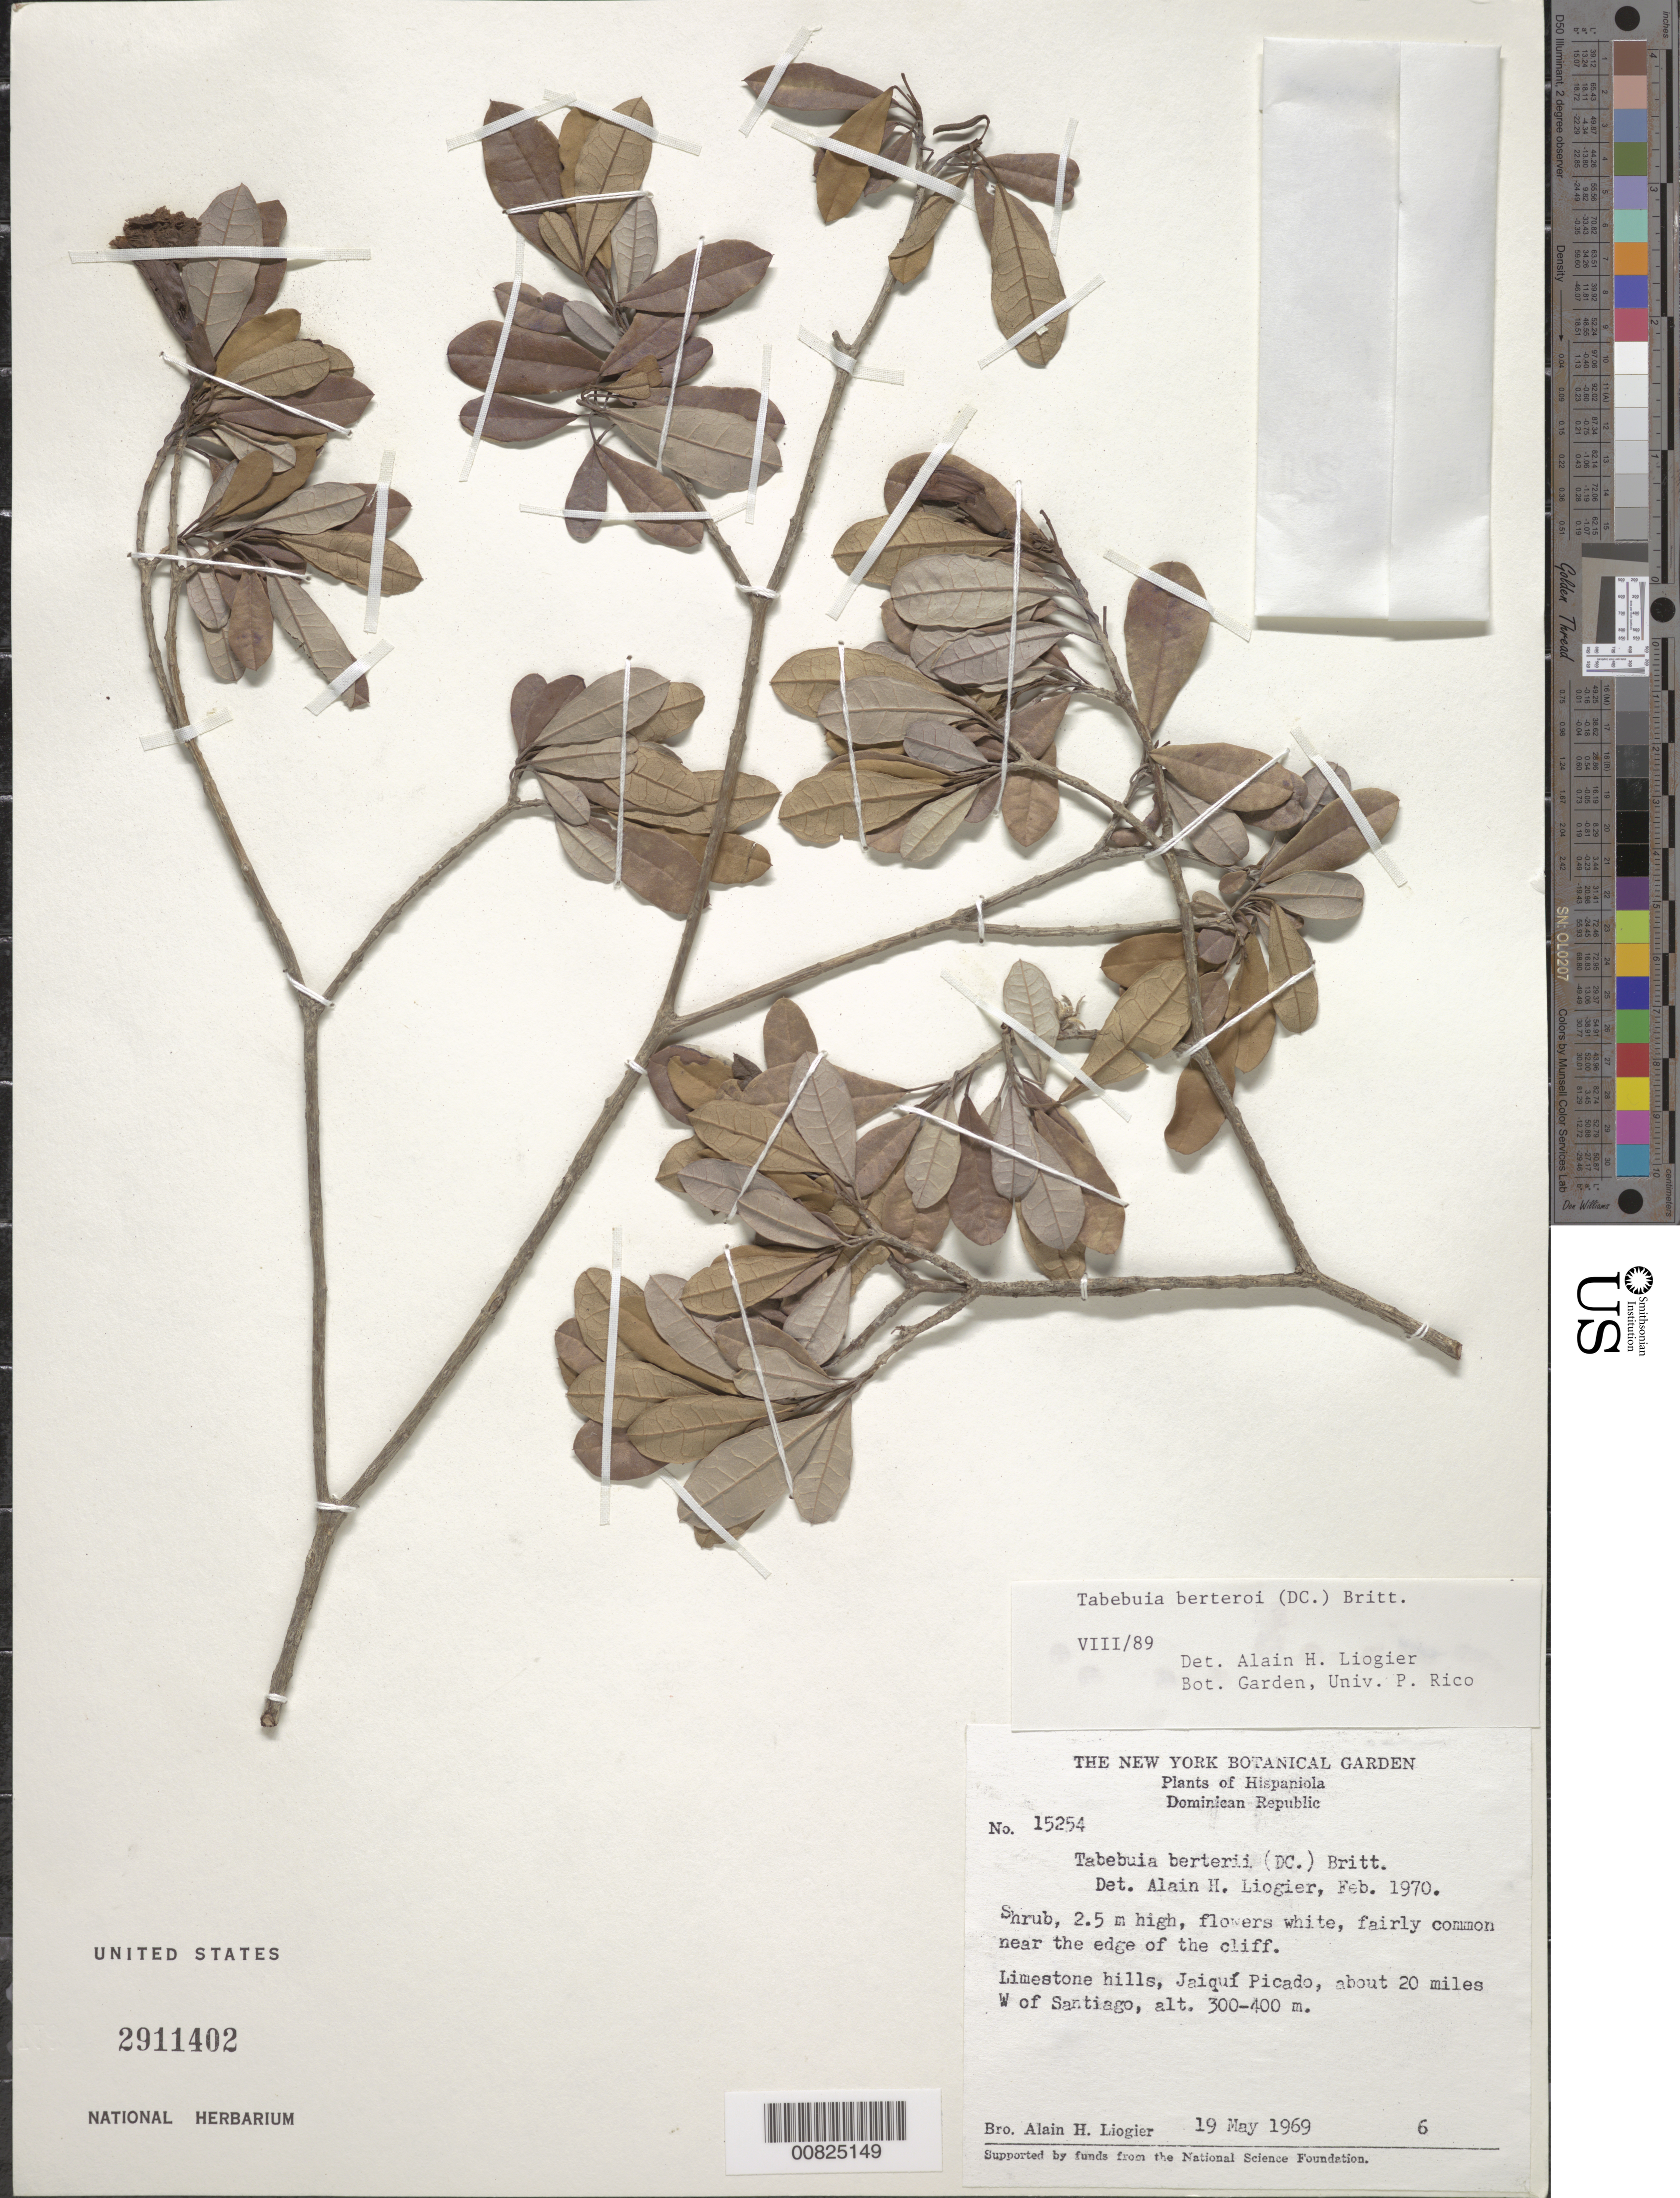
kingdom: Plantae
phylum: Tracheophyta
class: Magnoliopsida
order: Lamiales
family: Bignoniaceae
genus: Tabebuia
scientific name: Tabebuia berteroi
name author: (DC.) Britton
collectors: A. H. Liogier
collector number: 15254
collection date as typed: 19 May 1969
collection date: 1969-05-19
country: Dominican Republic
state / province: Santiago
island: Hispaniola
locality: Jaiquí Picado, about 20 miles W of Santiago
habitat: Near cliff edge of limestone hill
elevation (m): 300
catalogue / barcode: US 2911402